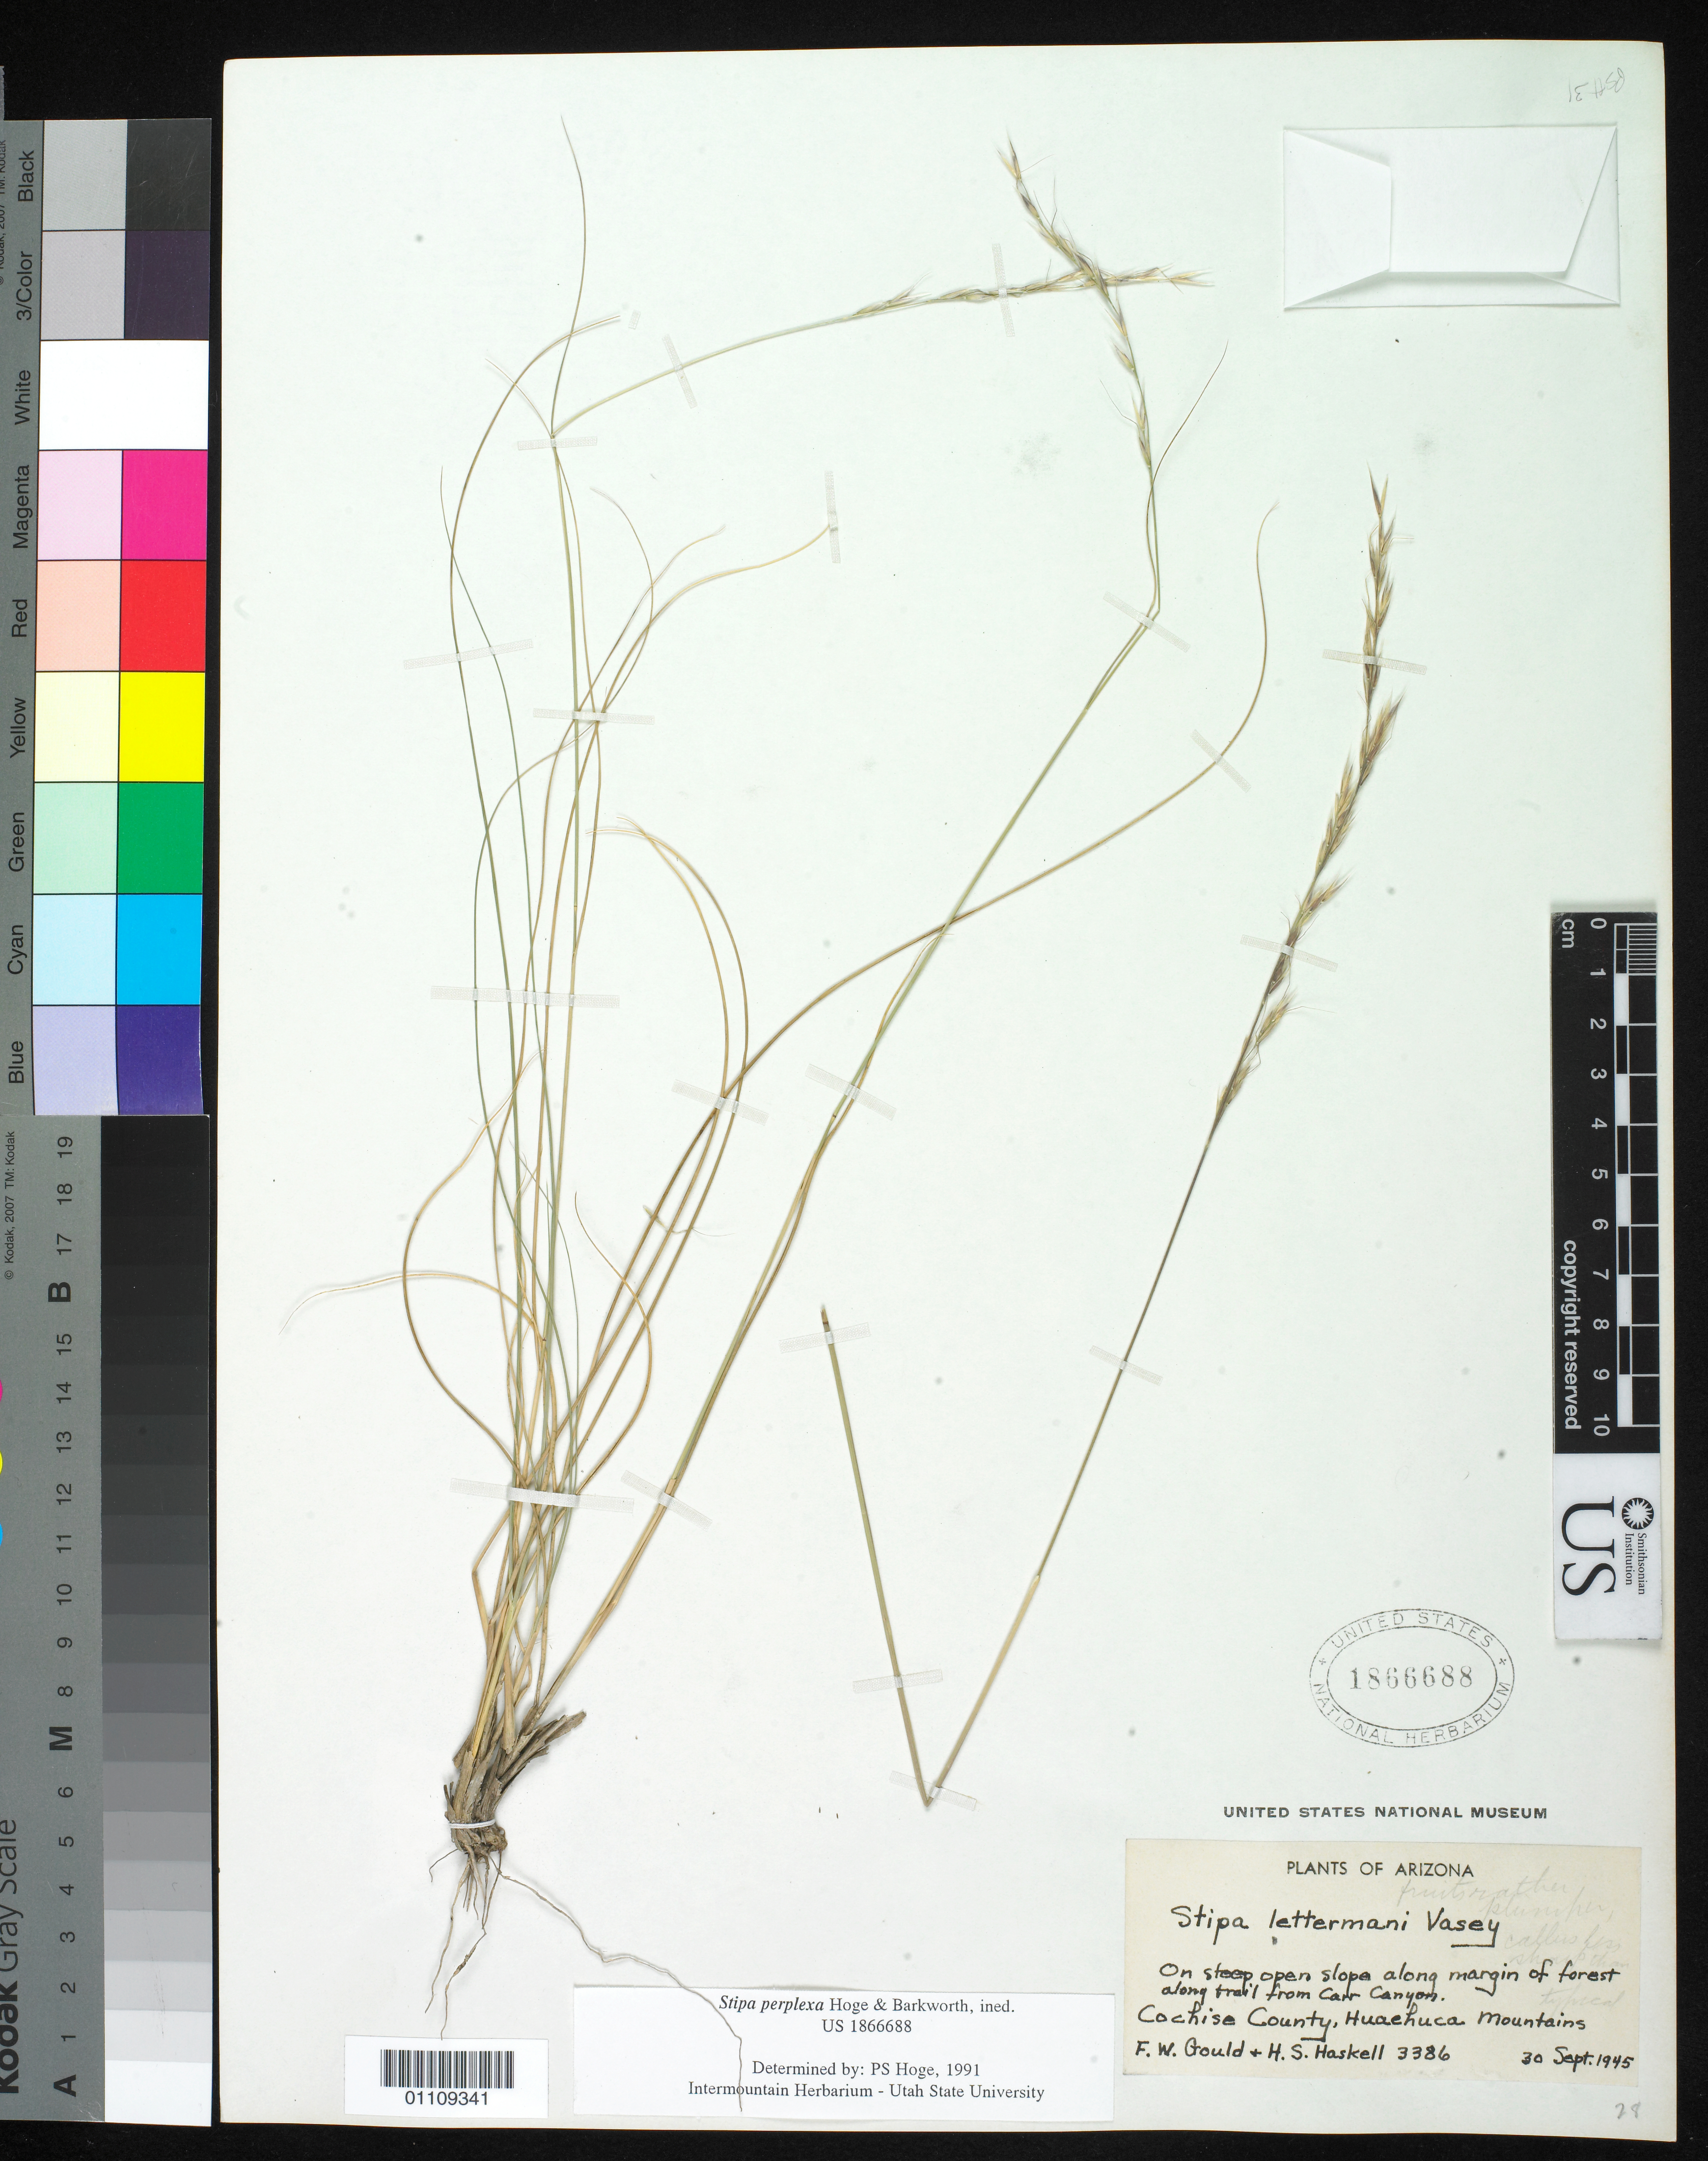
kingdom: Plantae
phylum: Tracheophyta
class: Liliopsida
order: Poales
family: Poaceae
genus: Eriocoma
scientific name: Eriocoma perplexa ined.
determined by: Poaceae Reorganization Project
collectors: F. W. Gould & H. Haskell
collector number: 3386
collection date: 1945-09-30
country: United States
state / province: Arizona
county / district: Cochise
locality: on steep open slope along margin of forest along trail from Carr Canyon.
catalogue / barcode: US 1866688